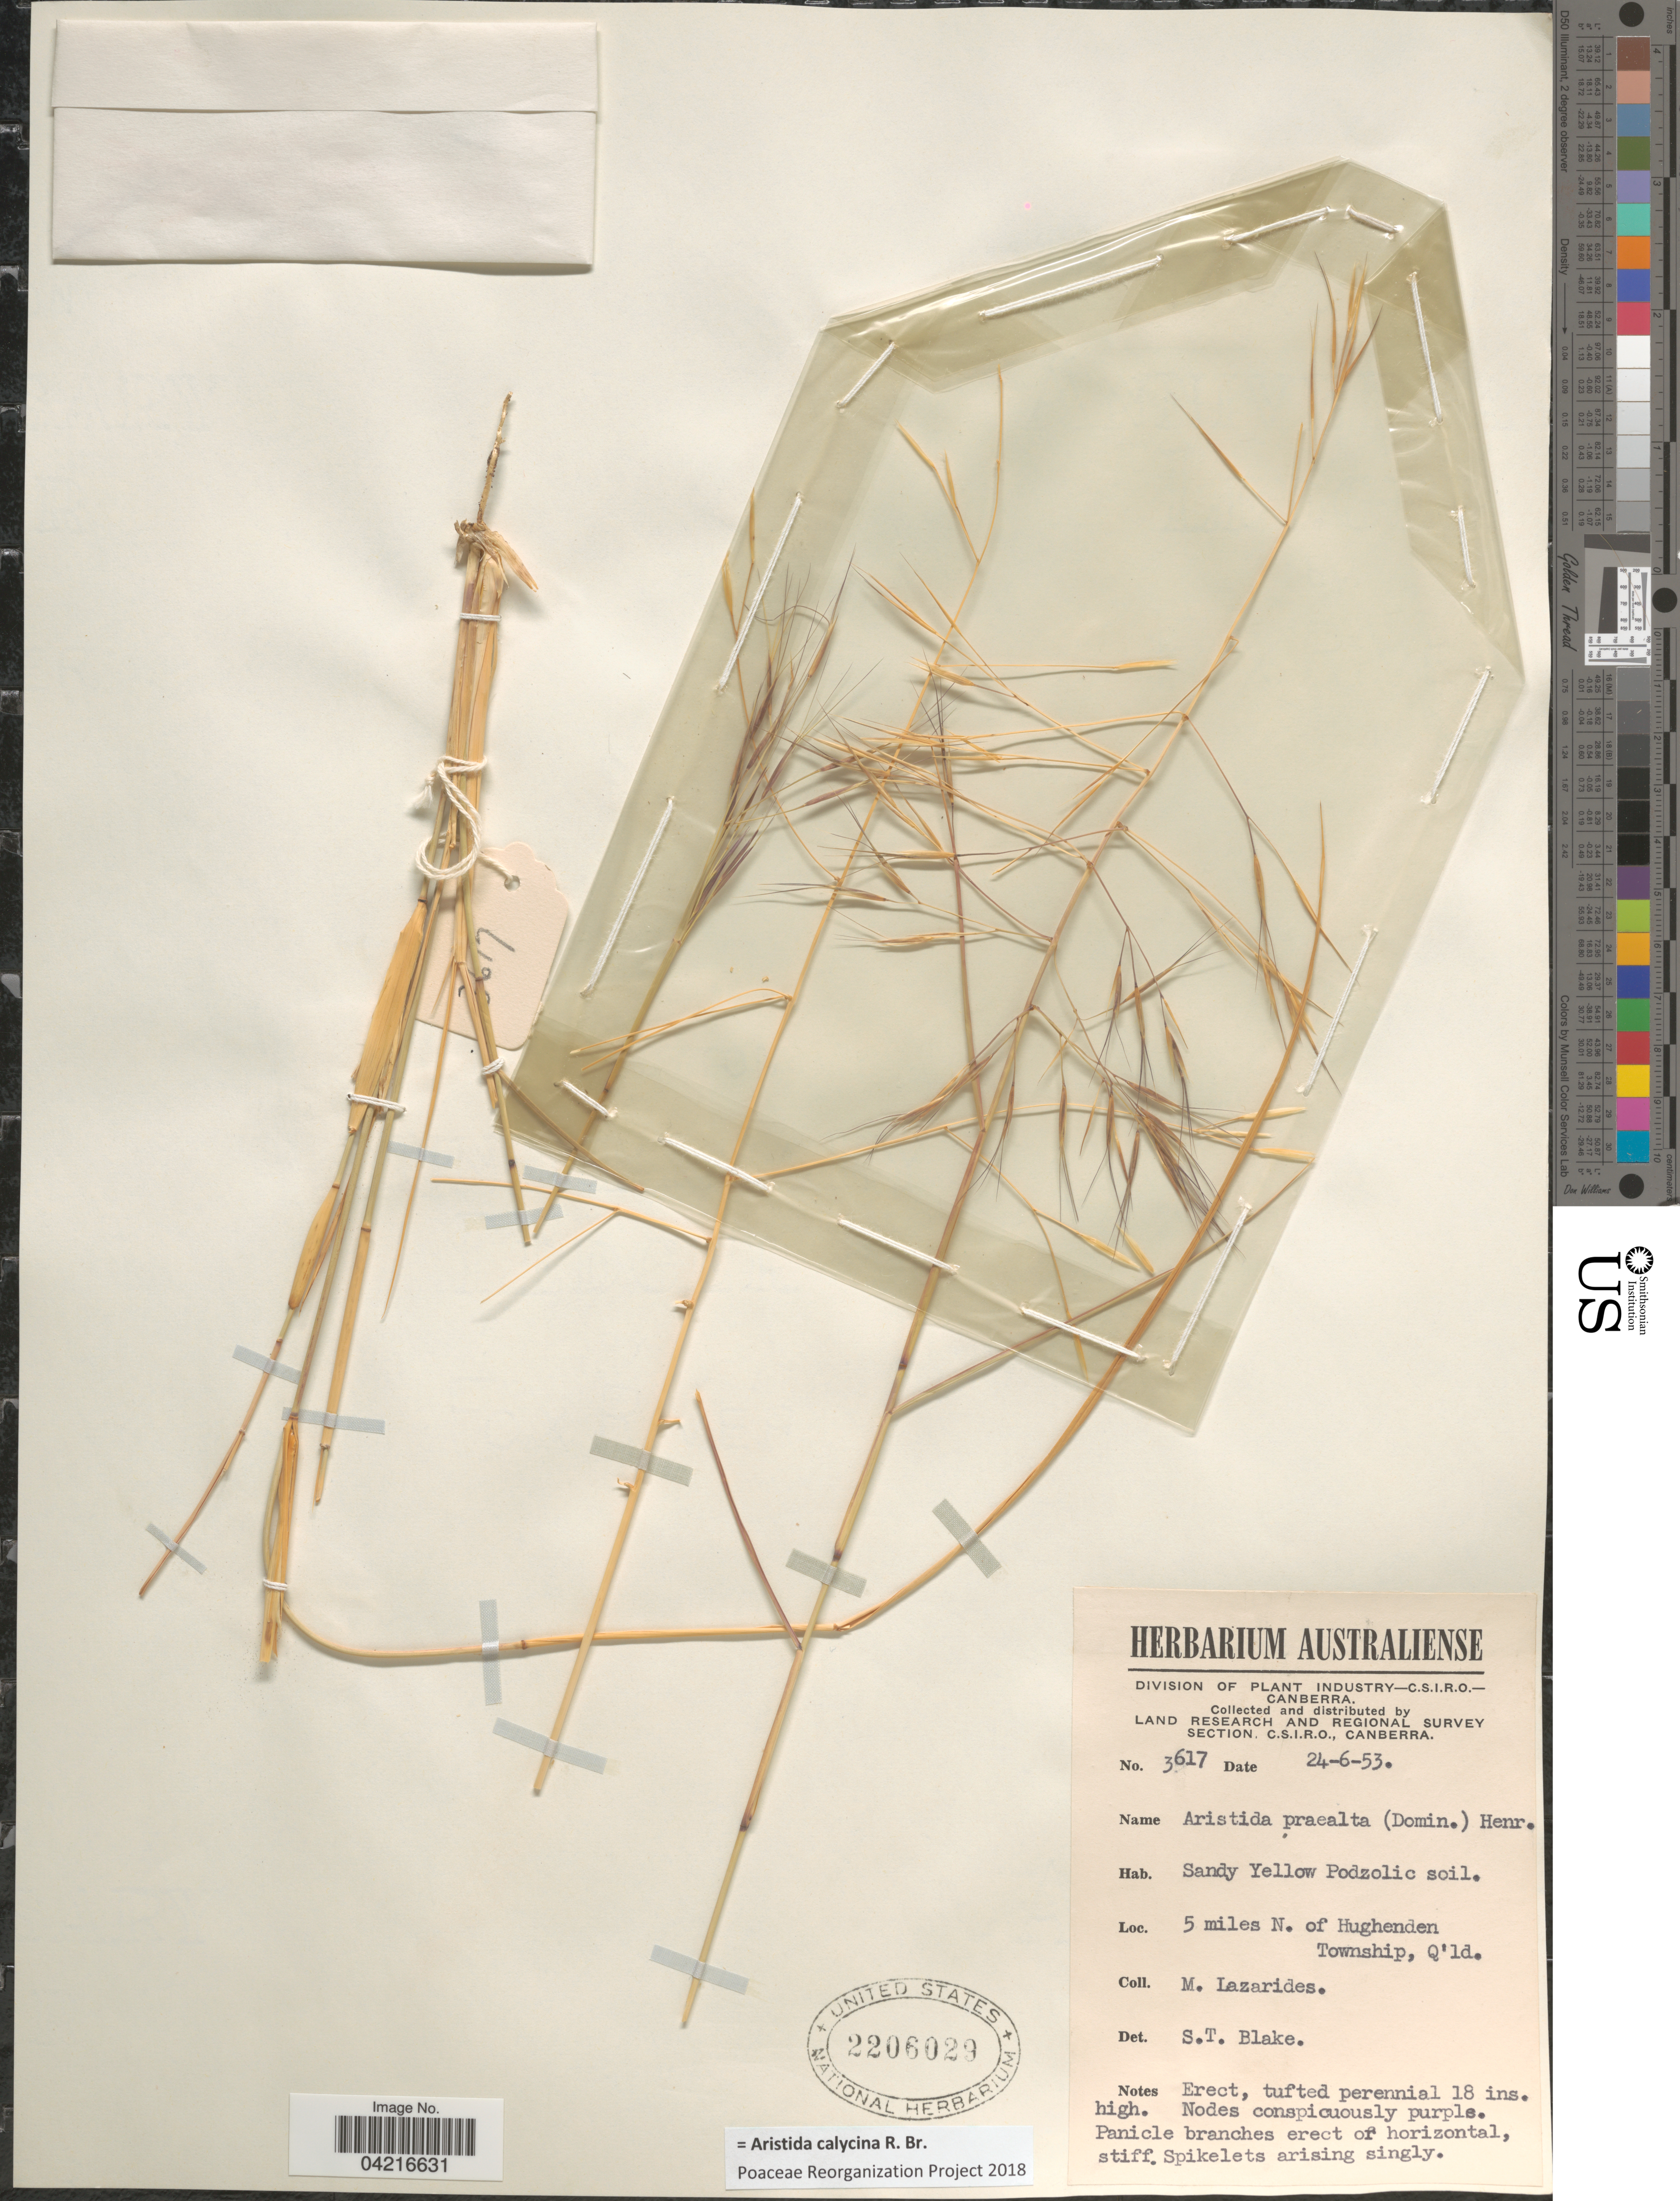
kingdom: Plantae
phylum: Tracheophyta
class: Liliopsida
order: Poales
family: Poaceae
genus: Aristida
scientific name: Aristida calycina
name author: R. Br.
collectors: M. Lazarides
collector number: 3617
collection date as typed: Transcribed d/m/y: 24/6/53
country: Australia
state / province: Queensland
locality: Land Research and Regional Survey Section, C.S.I.R.O. 5 miles N. of Hughenden Township, Q'ld.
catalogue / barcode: US 2206029